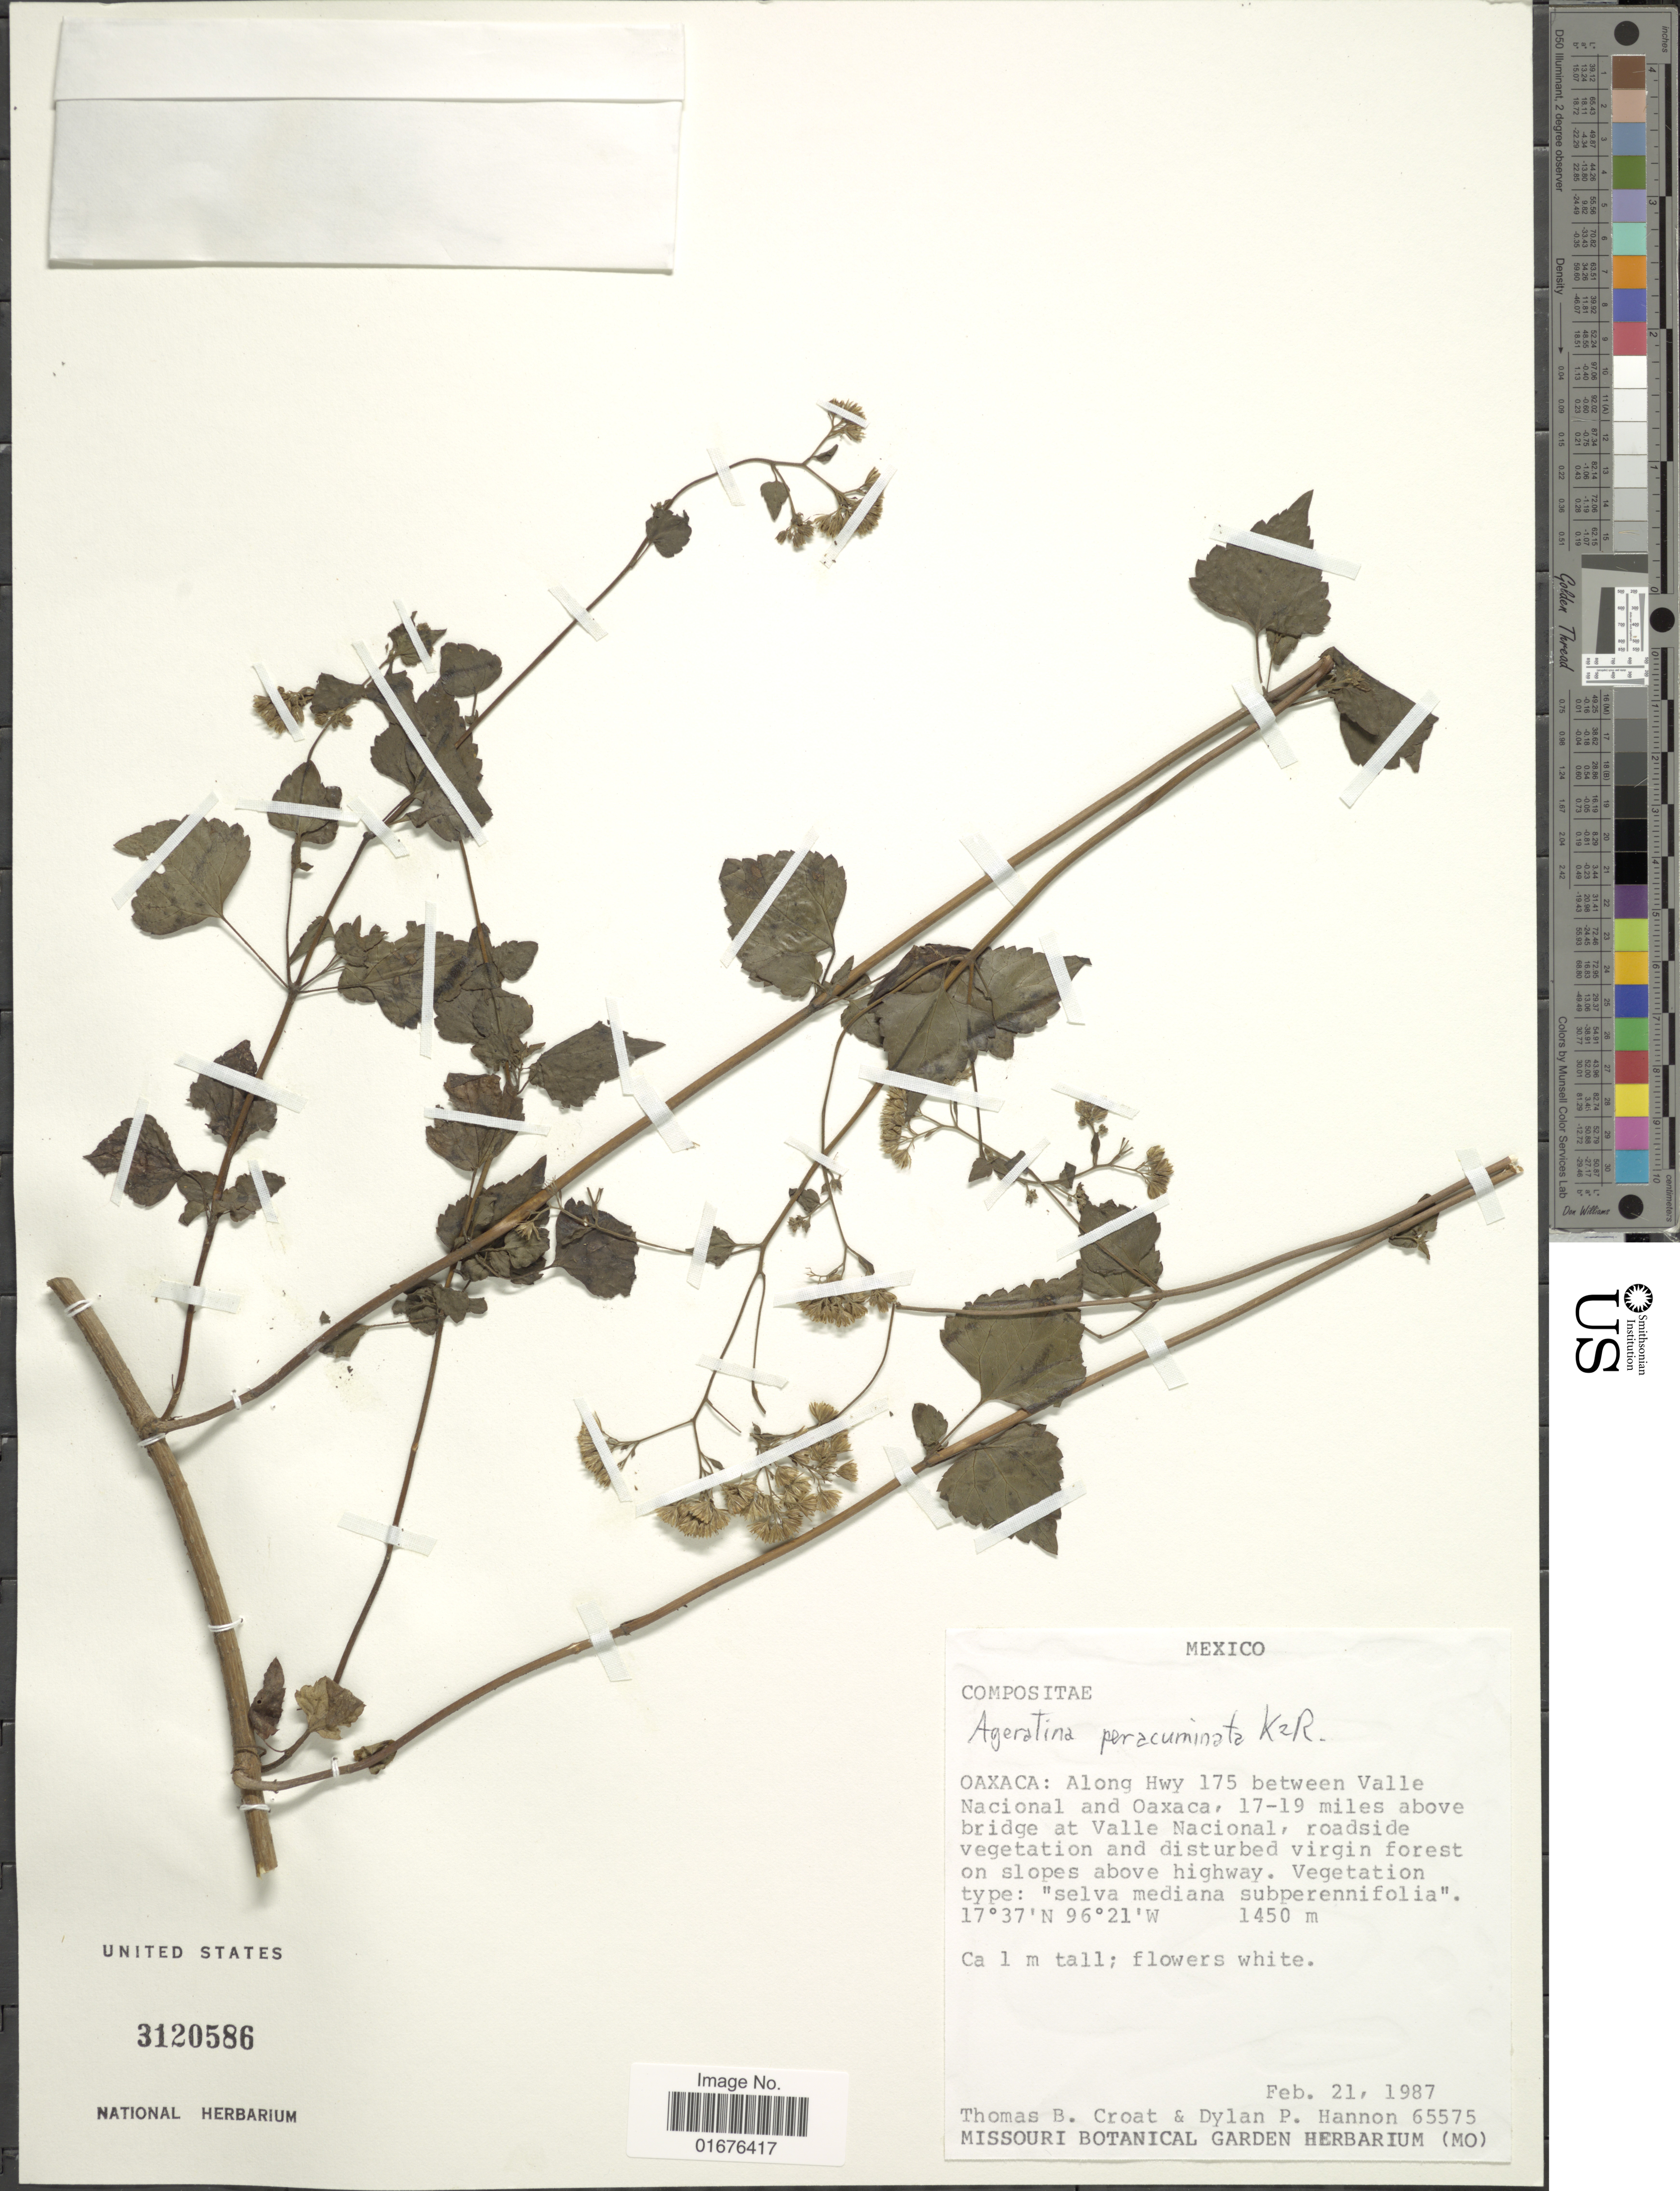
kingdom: Plantae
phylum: Tracheophyta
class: Magnoliopsida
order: Asterales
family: Asteraceae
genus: Ageratina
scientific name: Ageratina peracuminata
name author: R.M. King & H. Rob.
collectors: T. B. Croat & D. Hannon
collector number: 65575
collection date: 1987-02-21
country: Mexico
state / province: Oaxaca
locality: Along Hwy 175 between Valle Nacioanl and Oaxaca, 17-19 mile sabove bridge at Valle Nacional, roadside vegetation and disturbed virgin forest on slopes above highway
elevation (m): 1450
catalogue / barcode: US 3120586